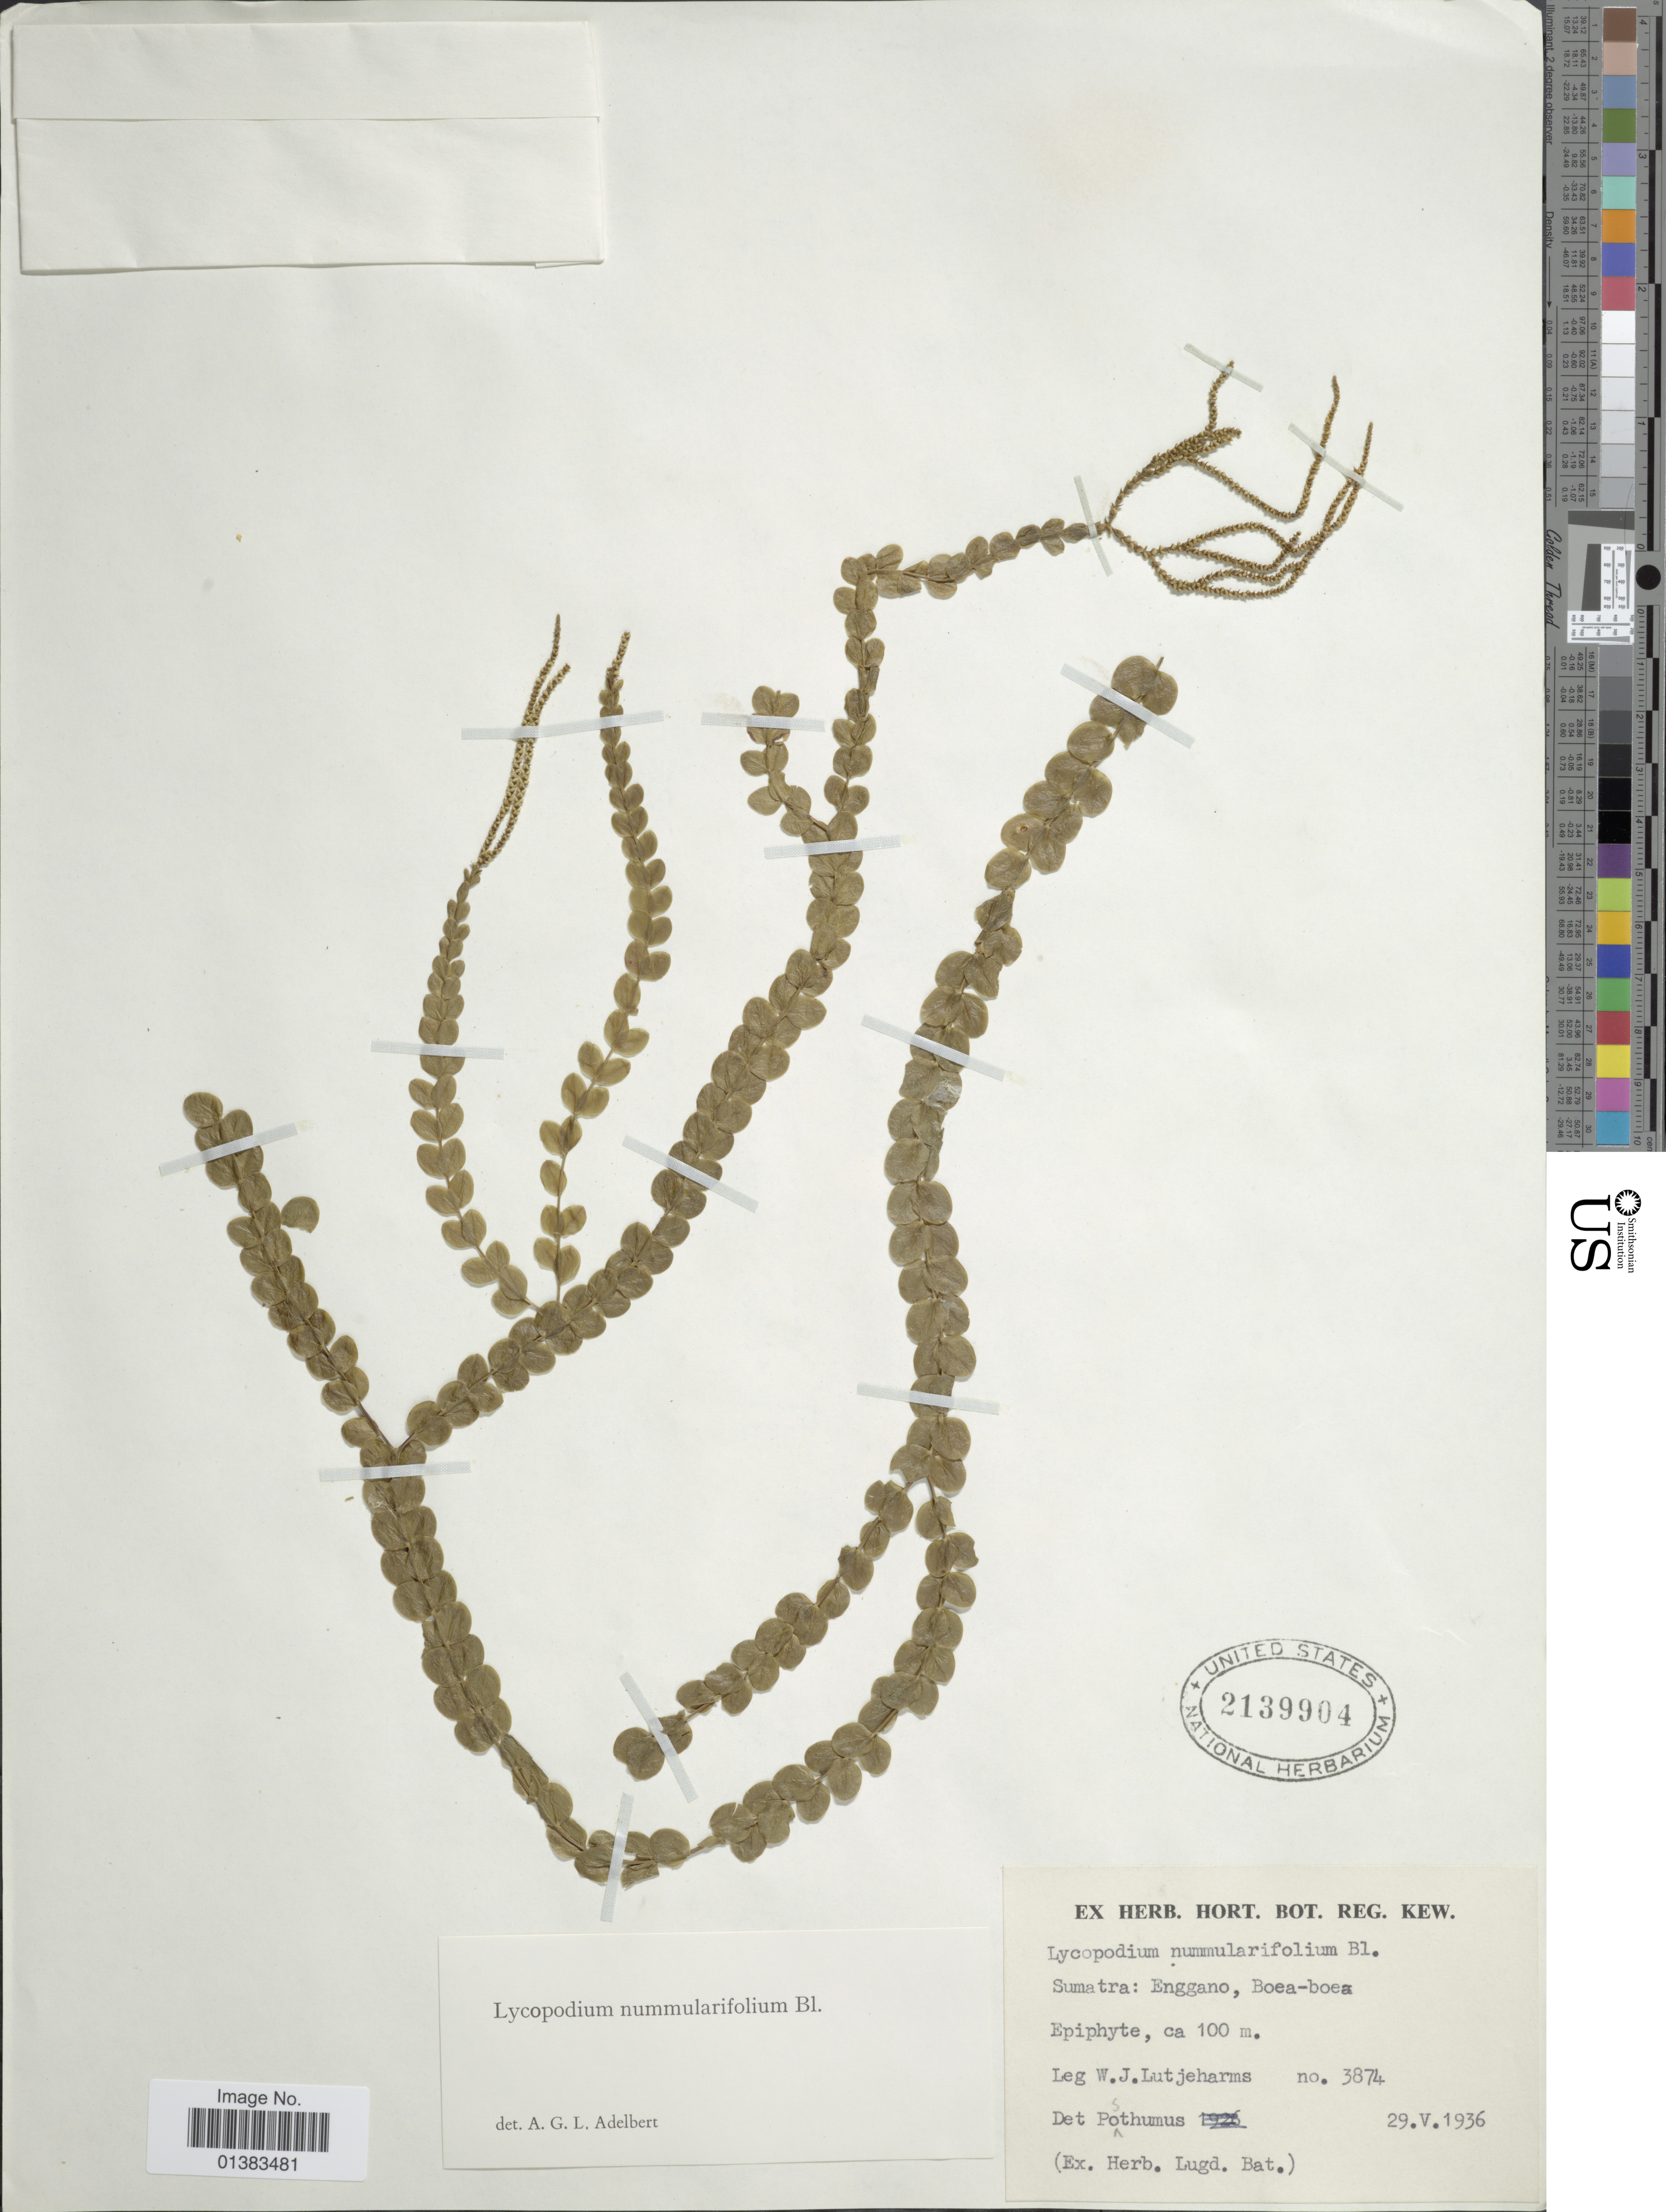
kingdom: Plantae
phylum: Tracheophyta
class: Lycopodiopsida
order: Lycopodiales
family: Lycopodiaceae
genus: Phlegmariurus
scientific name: Phlegmariurus nummulariifolius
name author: (Blume) Ching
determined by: Field, A. R.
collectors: W. Lutjeharms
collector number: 3874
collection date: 1936-05-29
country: Indonesia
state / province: Sumatra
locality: Enggano, Boea-boea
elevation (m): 100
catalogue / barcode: US 2139904